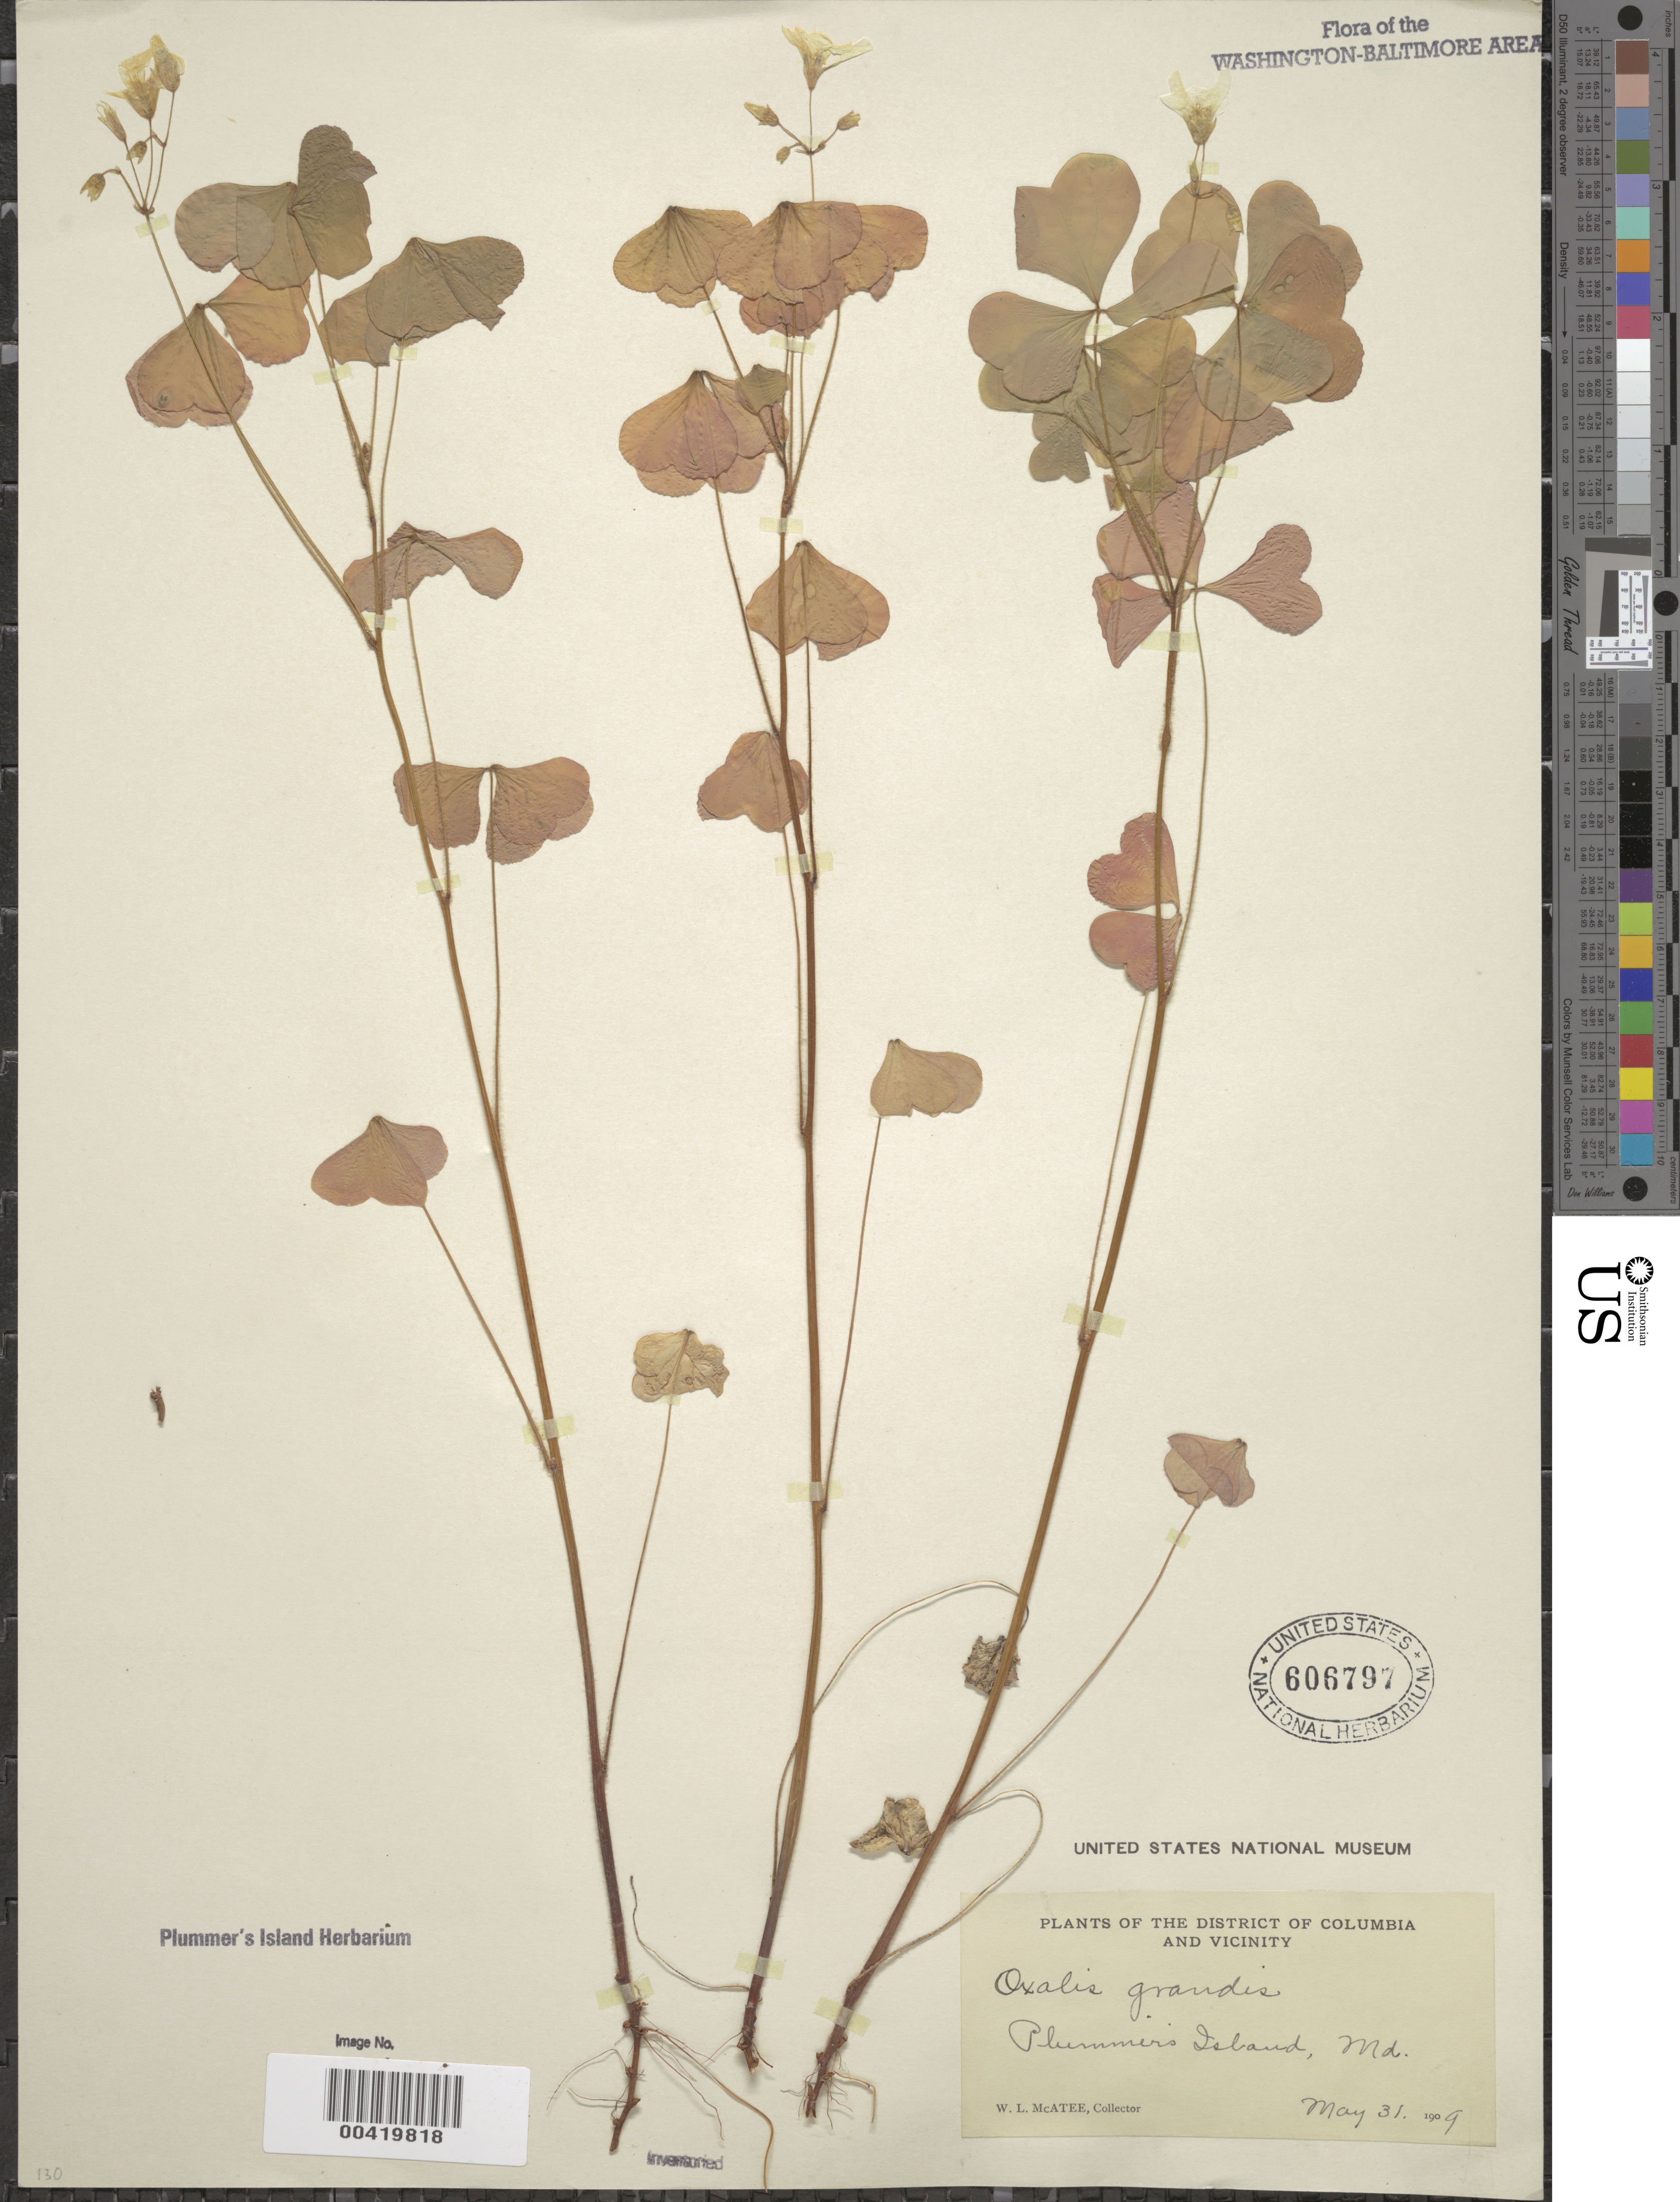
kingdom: Plantae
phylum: Tracheophyta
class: Magnoliopsida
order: Oxalidales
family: Oxalidaceae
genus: Oxalis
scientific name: Oxalis grandis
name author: Small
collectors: W. McAtee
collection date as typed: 31 May 1909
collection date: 1909-05-31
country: United States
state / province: Maryland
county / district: Montgomery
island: Plummers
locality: Plummer's Island C. & O. Canal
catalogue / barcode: US 606797